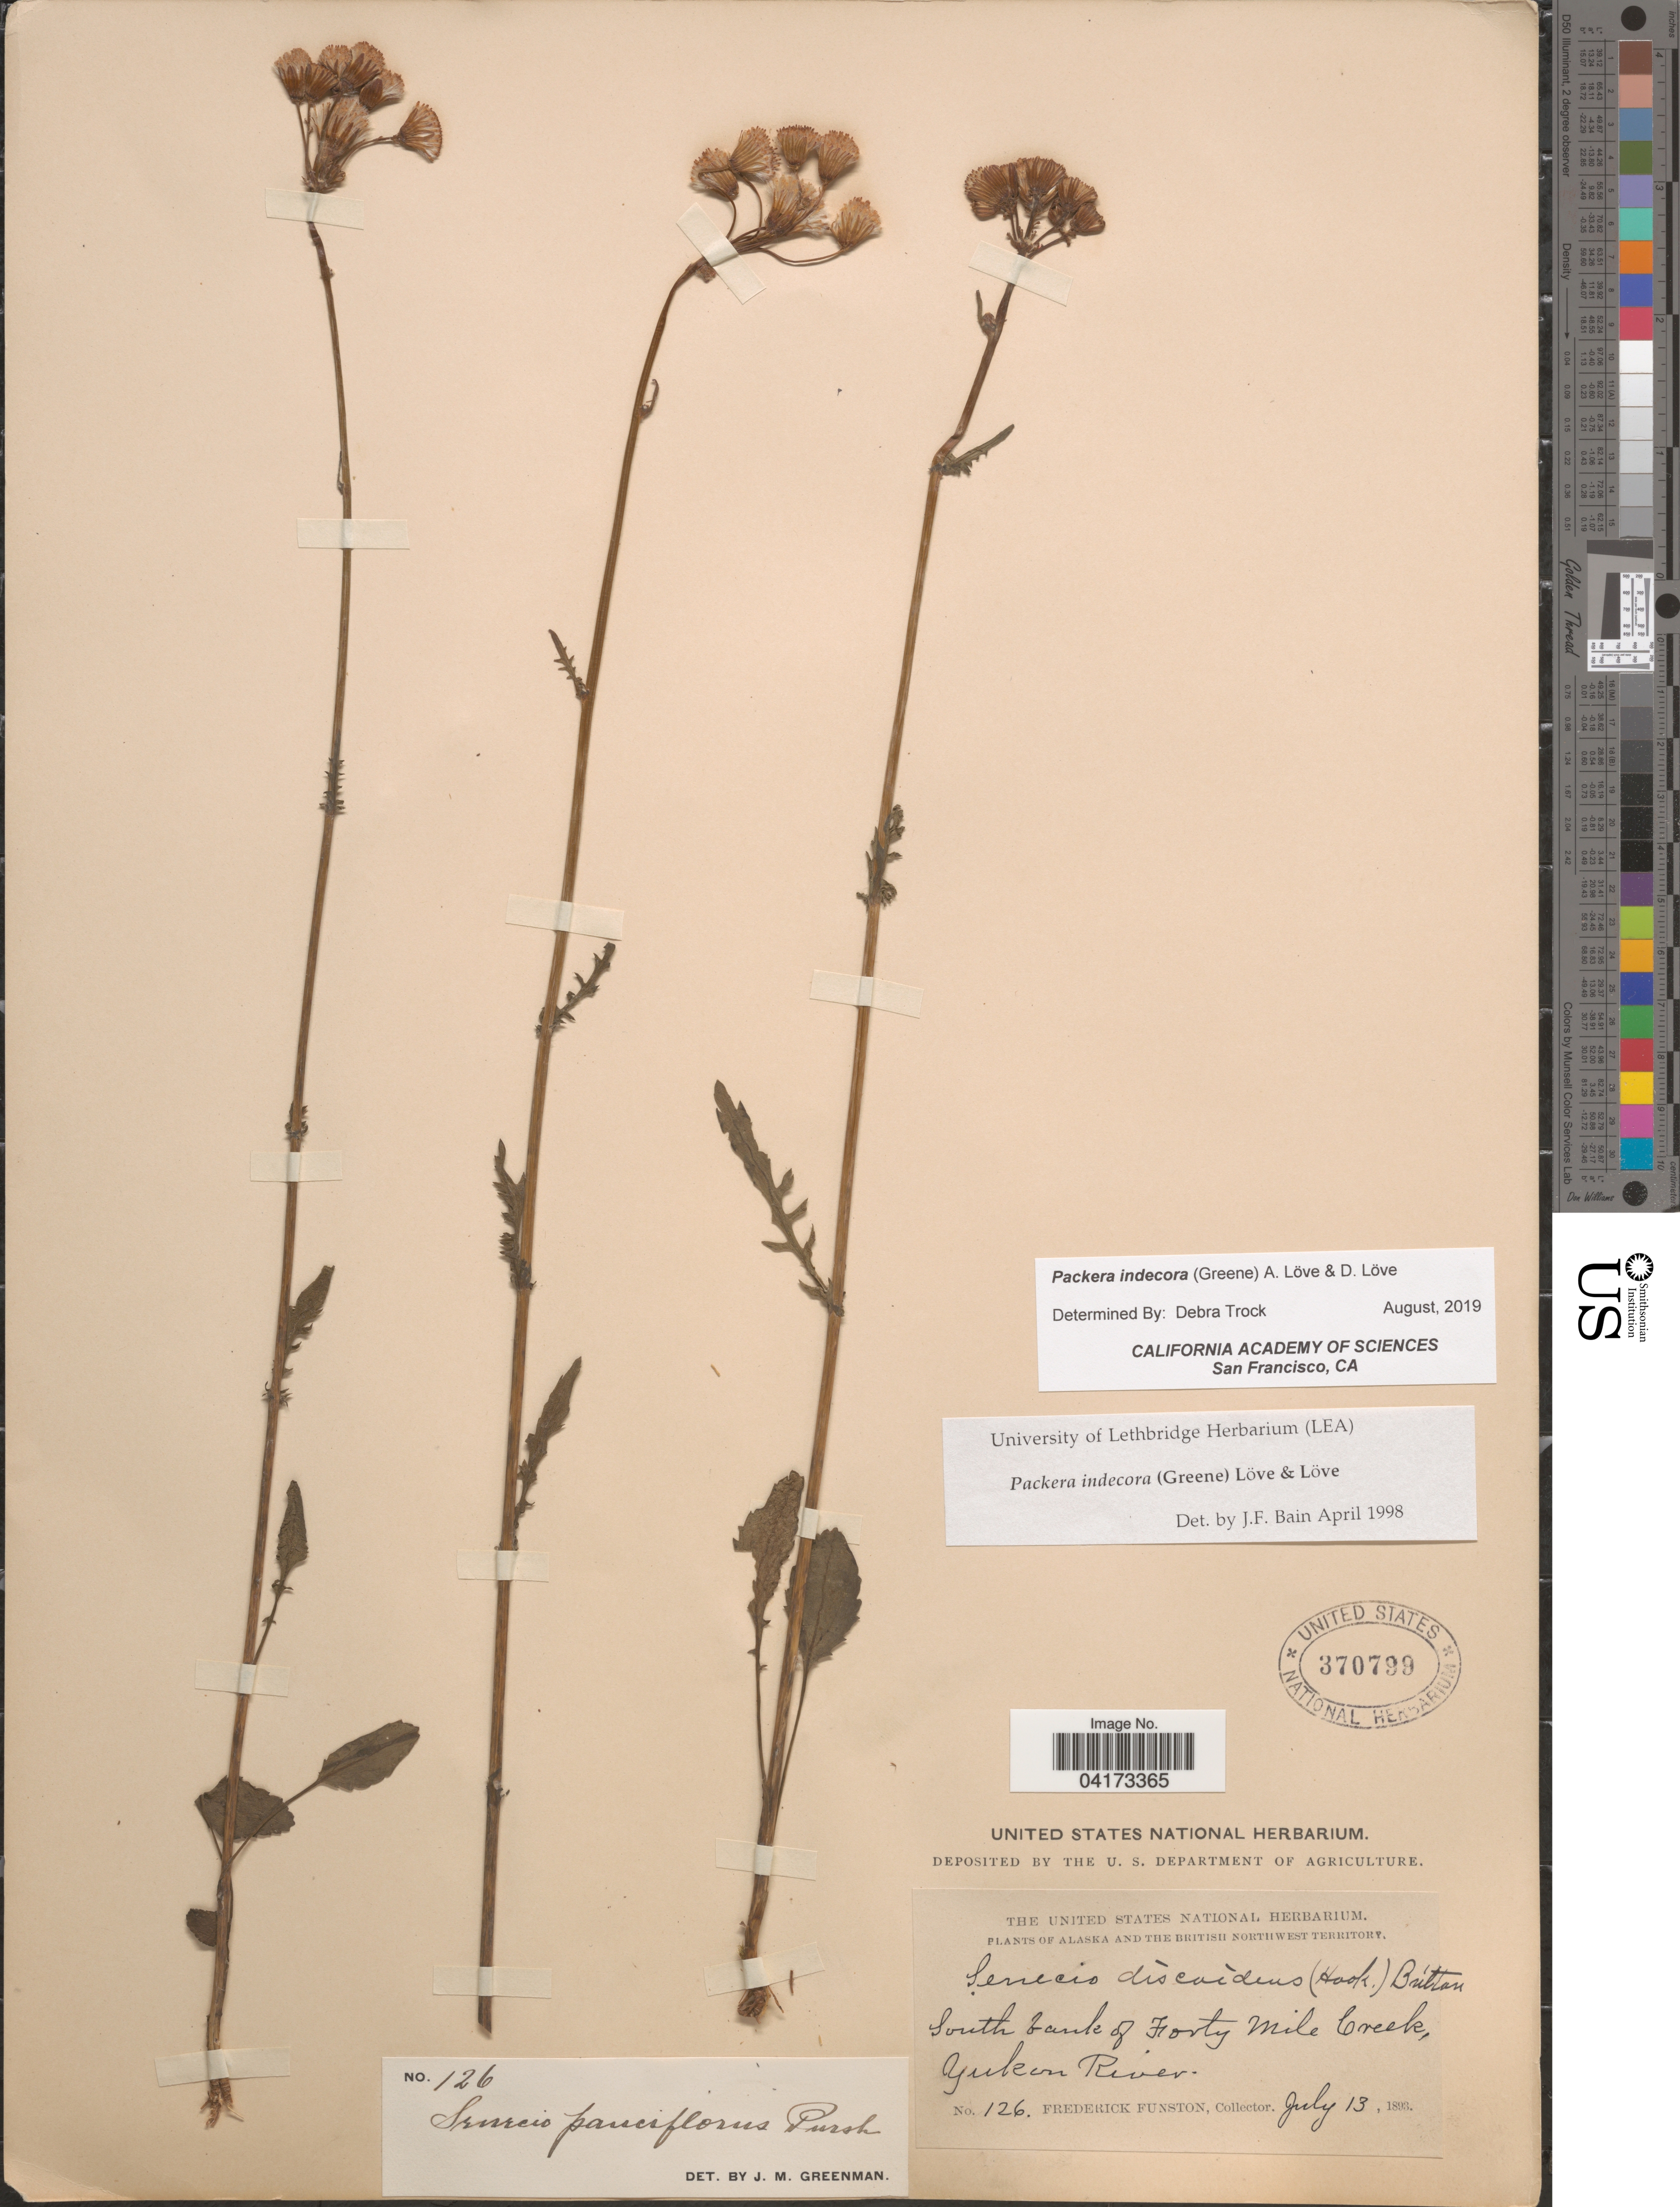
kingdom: Plantae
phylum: Tracheophyta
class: Magnoliopsida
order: Asterales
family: Asteraceae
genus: Packera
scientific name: Packera indecora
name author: (Greene) Á. Löve & D. Löve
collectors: F. Funston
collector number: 126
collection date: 1893-07-13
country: Canada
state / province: Yukon Territory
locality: Alaska and the British Northwest Territory. South bank of Forty Mile Creek, Yukon River.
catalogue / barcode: US 370799